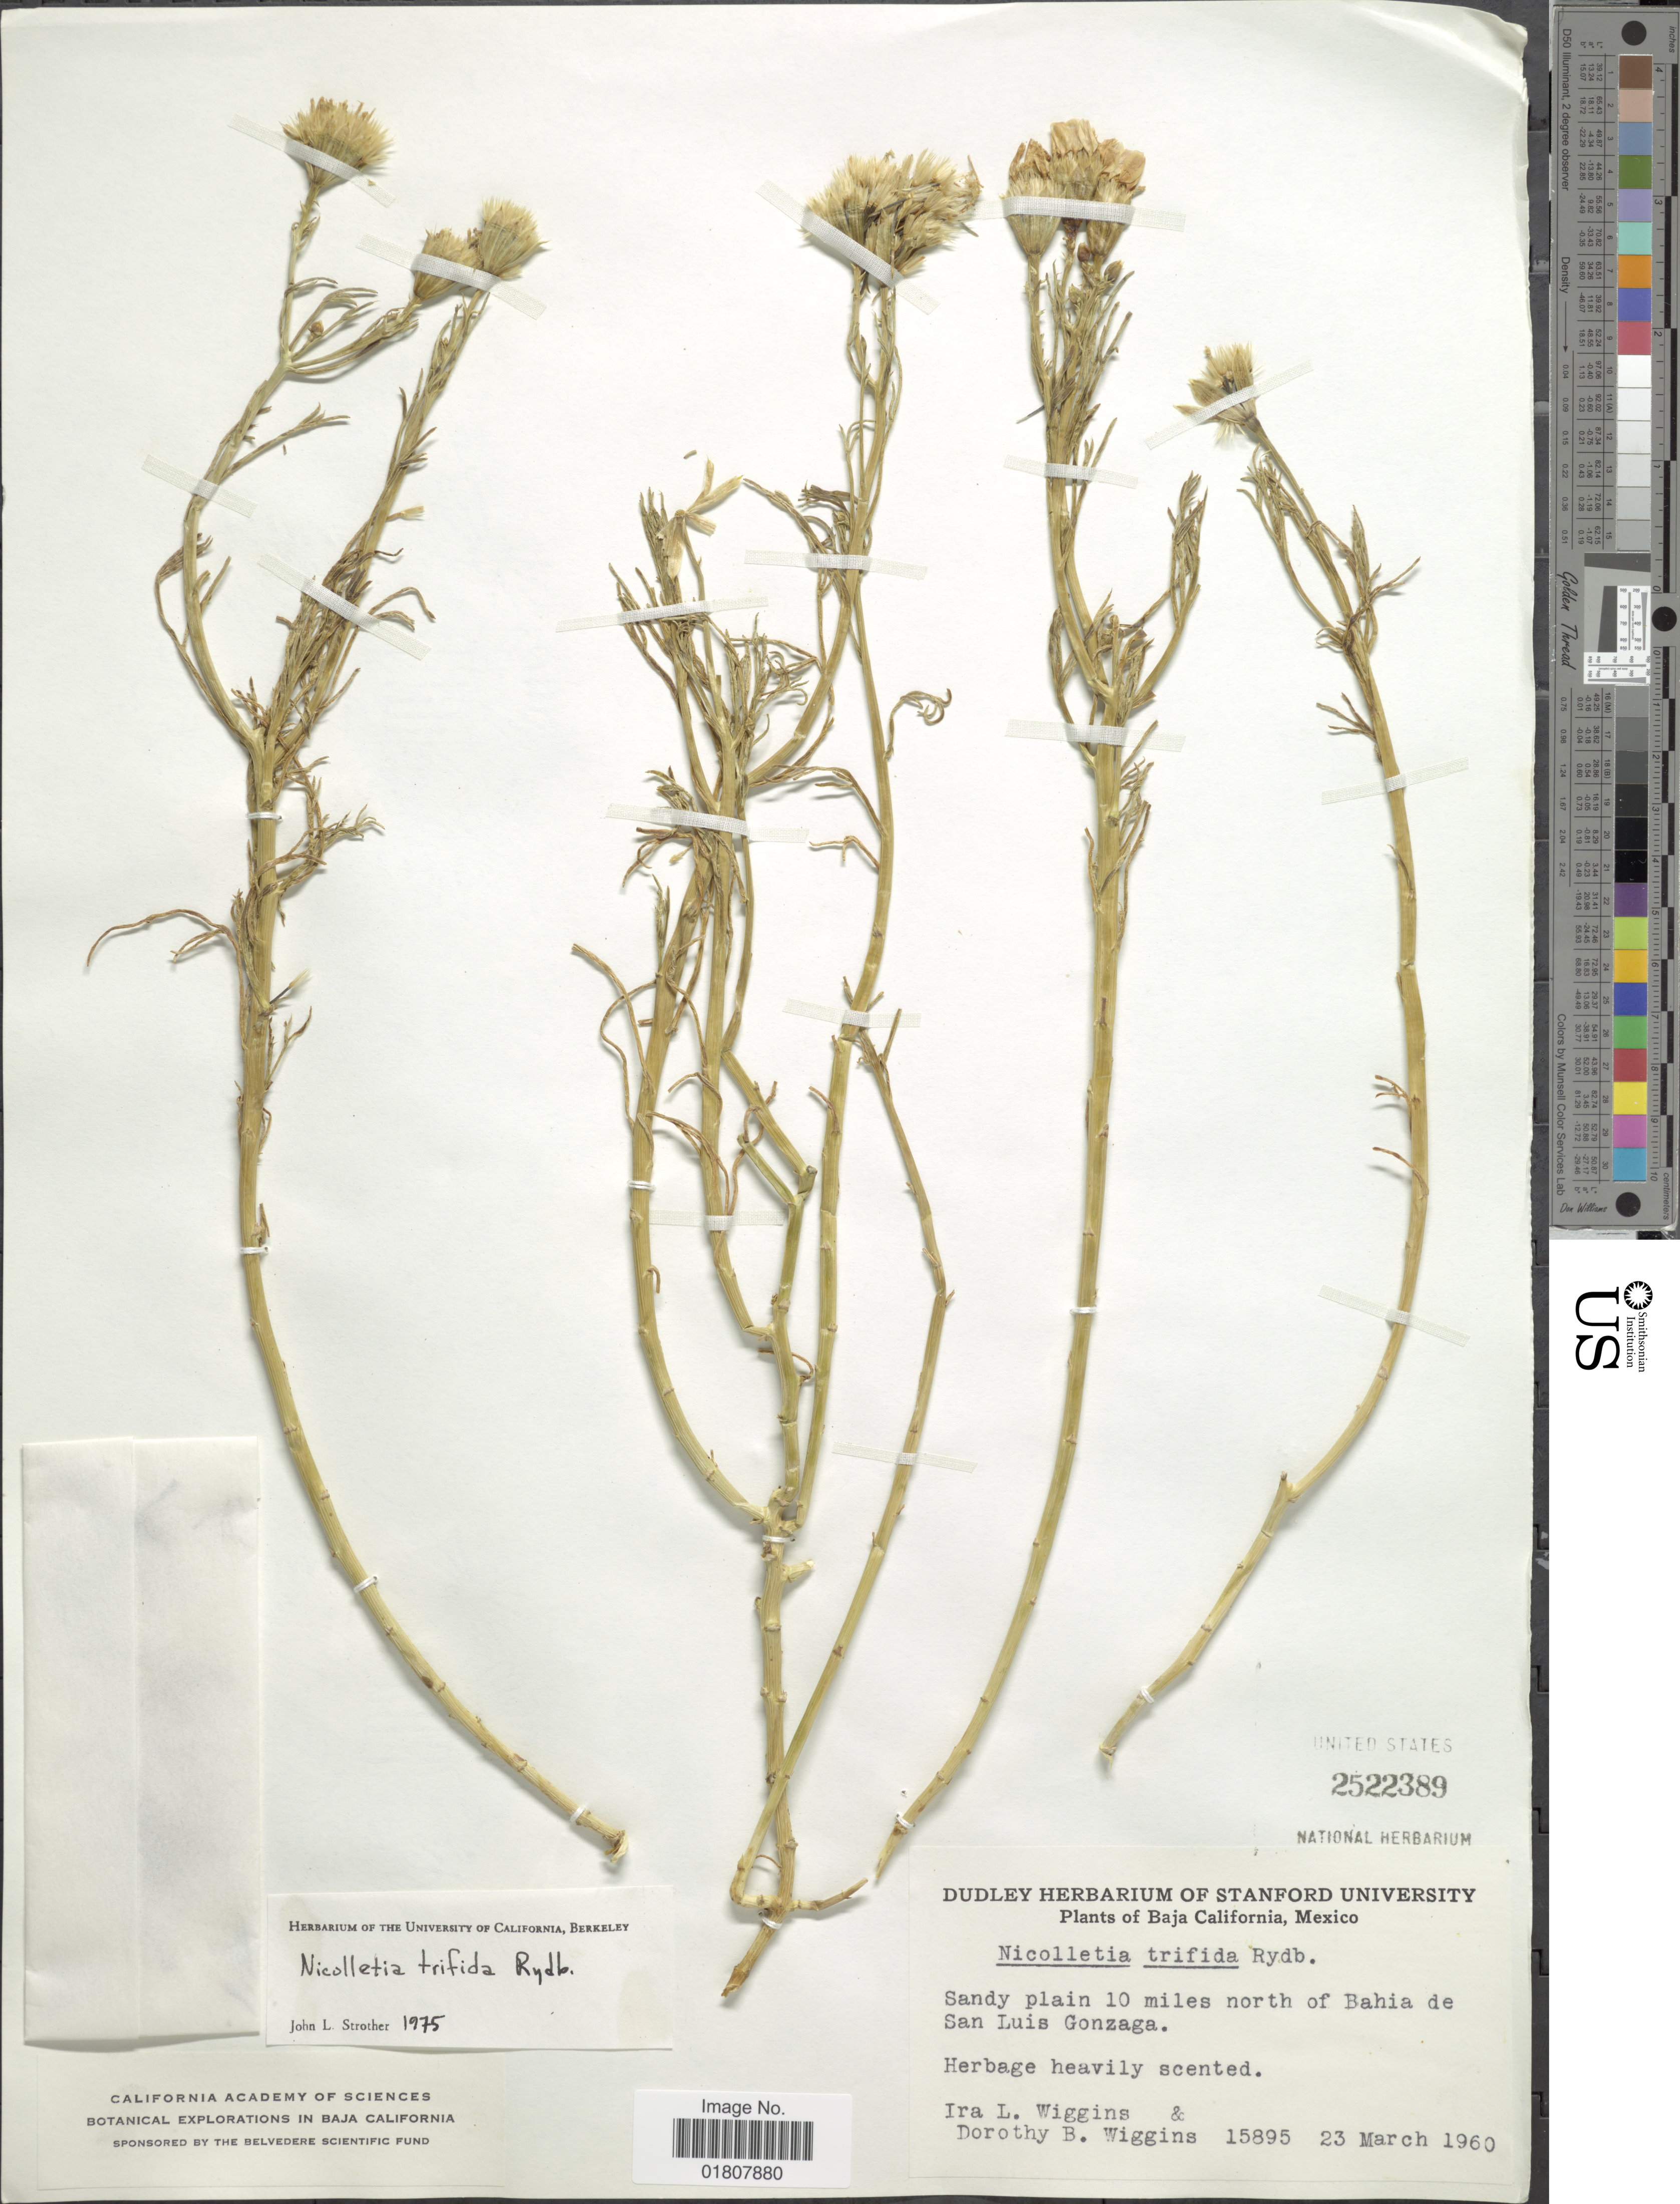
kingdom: Plantae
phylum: Tracheophyta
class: Magnoliopsida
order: Asterales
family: Asteraceae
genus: Nicolletia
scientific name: Nicolletia trifida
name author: Rydb.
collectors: I. L. Wiggins & D. B. Wiggins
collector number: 25895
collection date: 1960-03-23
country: Mexico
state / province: Baja California Sur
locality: Sandy plain 10 miles north of Bahia de San Luis Gonzaga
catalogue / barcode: US 2522389